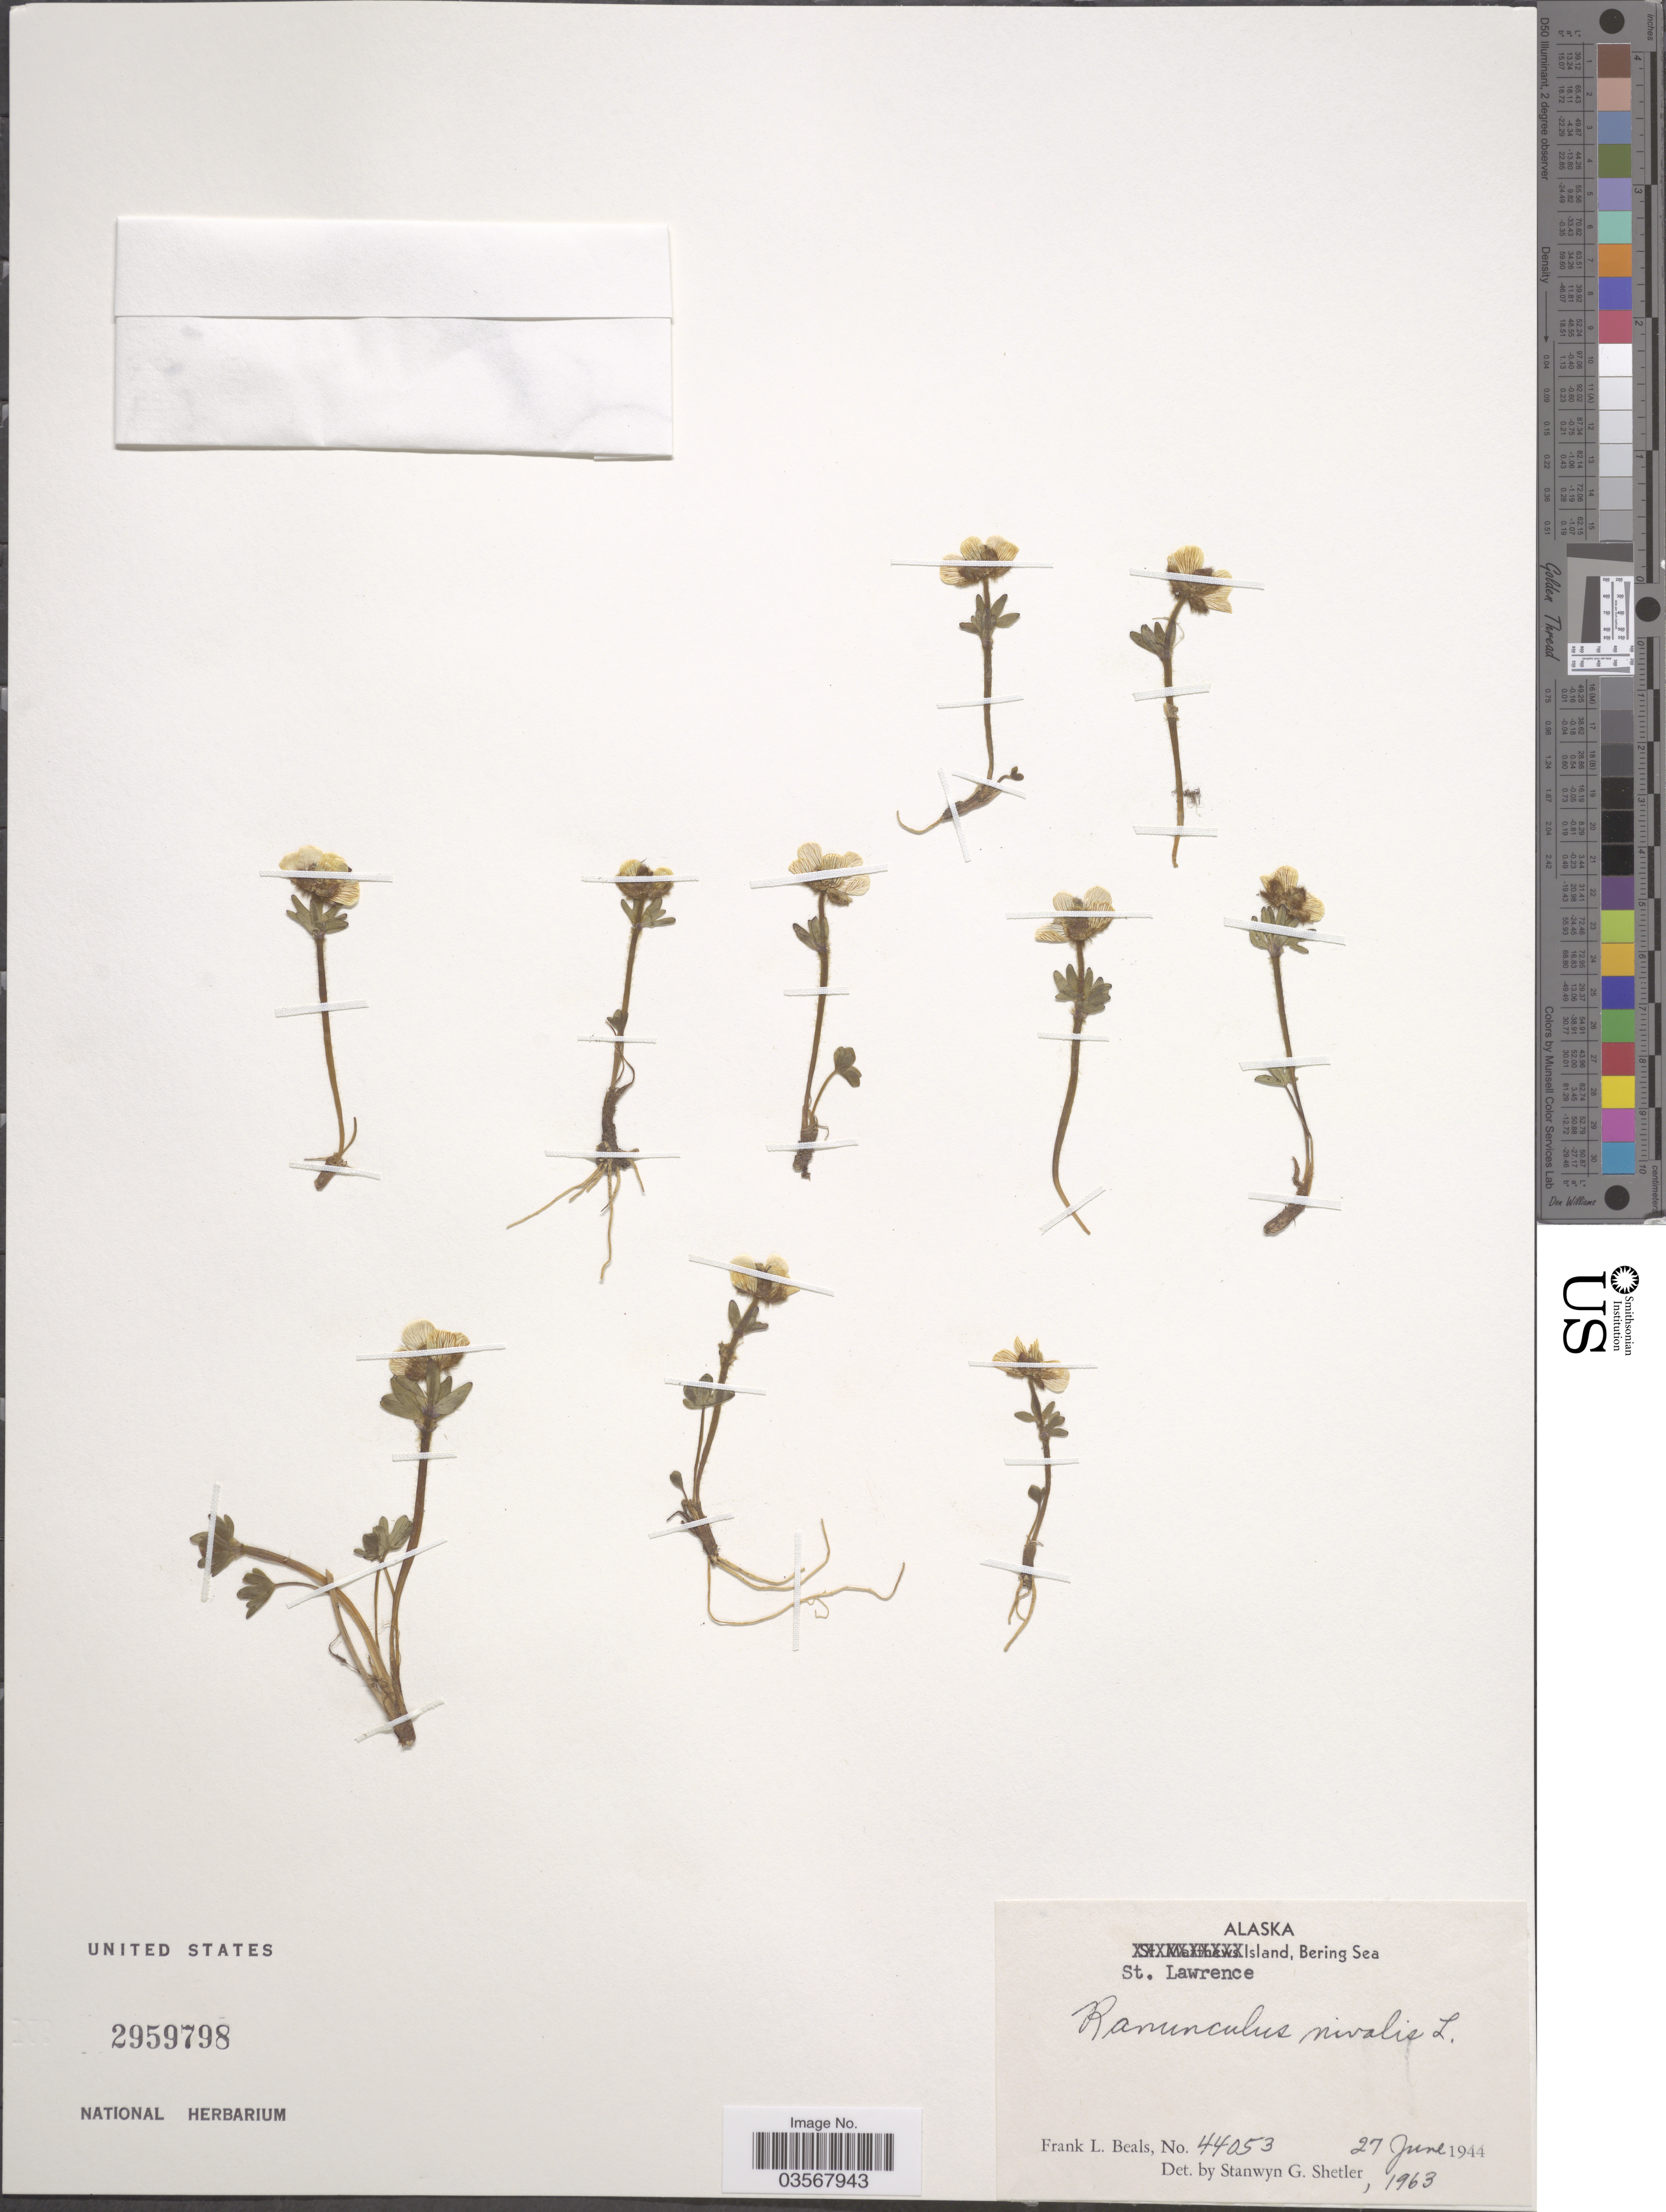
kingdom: Plantae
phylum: Tracheophyta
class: Magnoliopsida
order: Ranunculales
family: Ranunculaceae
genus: Ranunculus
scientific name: Ranunculus nivalis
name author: L.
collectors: F. Beals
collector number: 44053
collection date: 1944-06-27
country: United States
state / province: Alaska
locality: St. Lawrence Island, Bering Sea.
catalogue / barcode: US 2959798